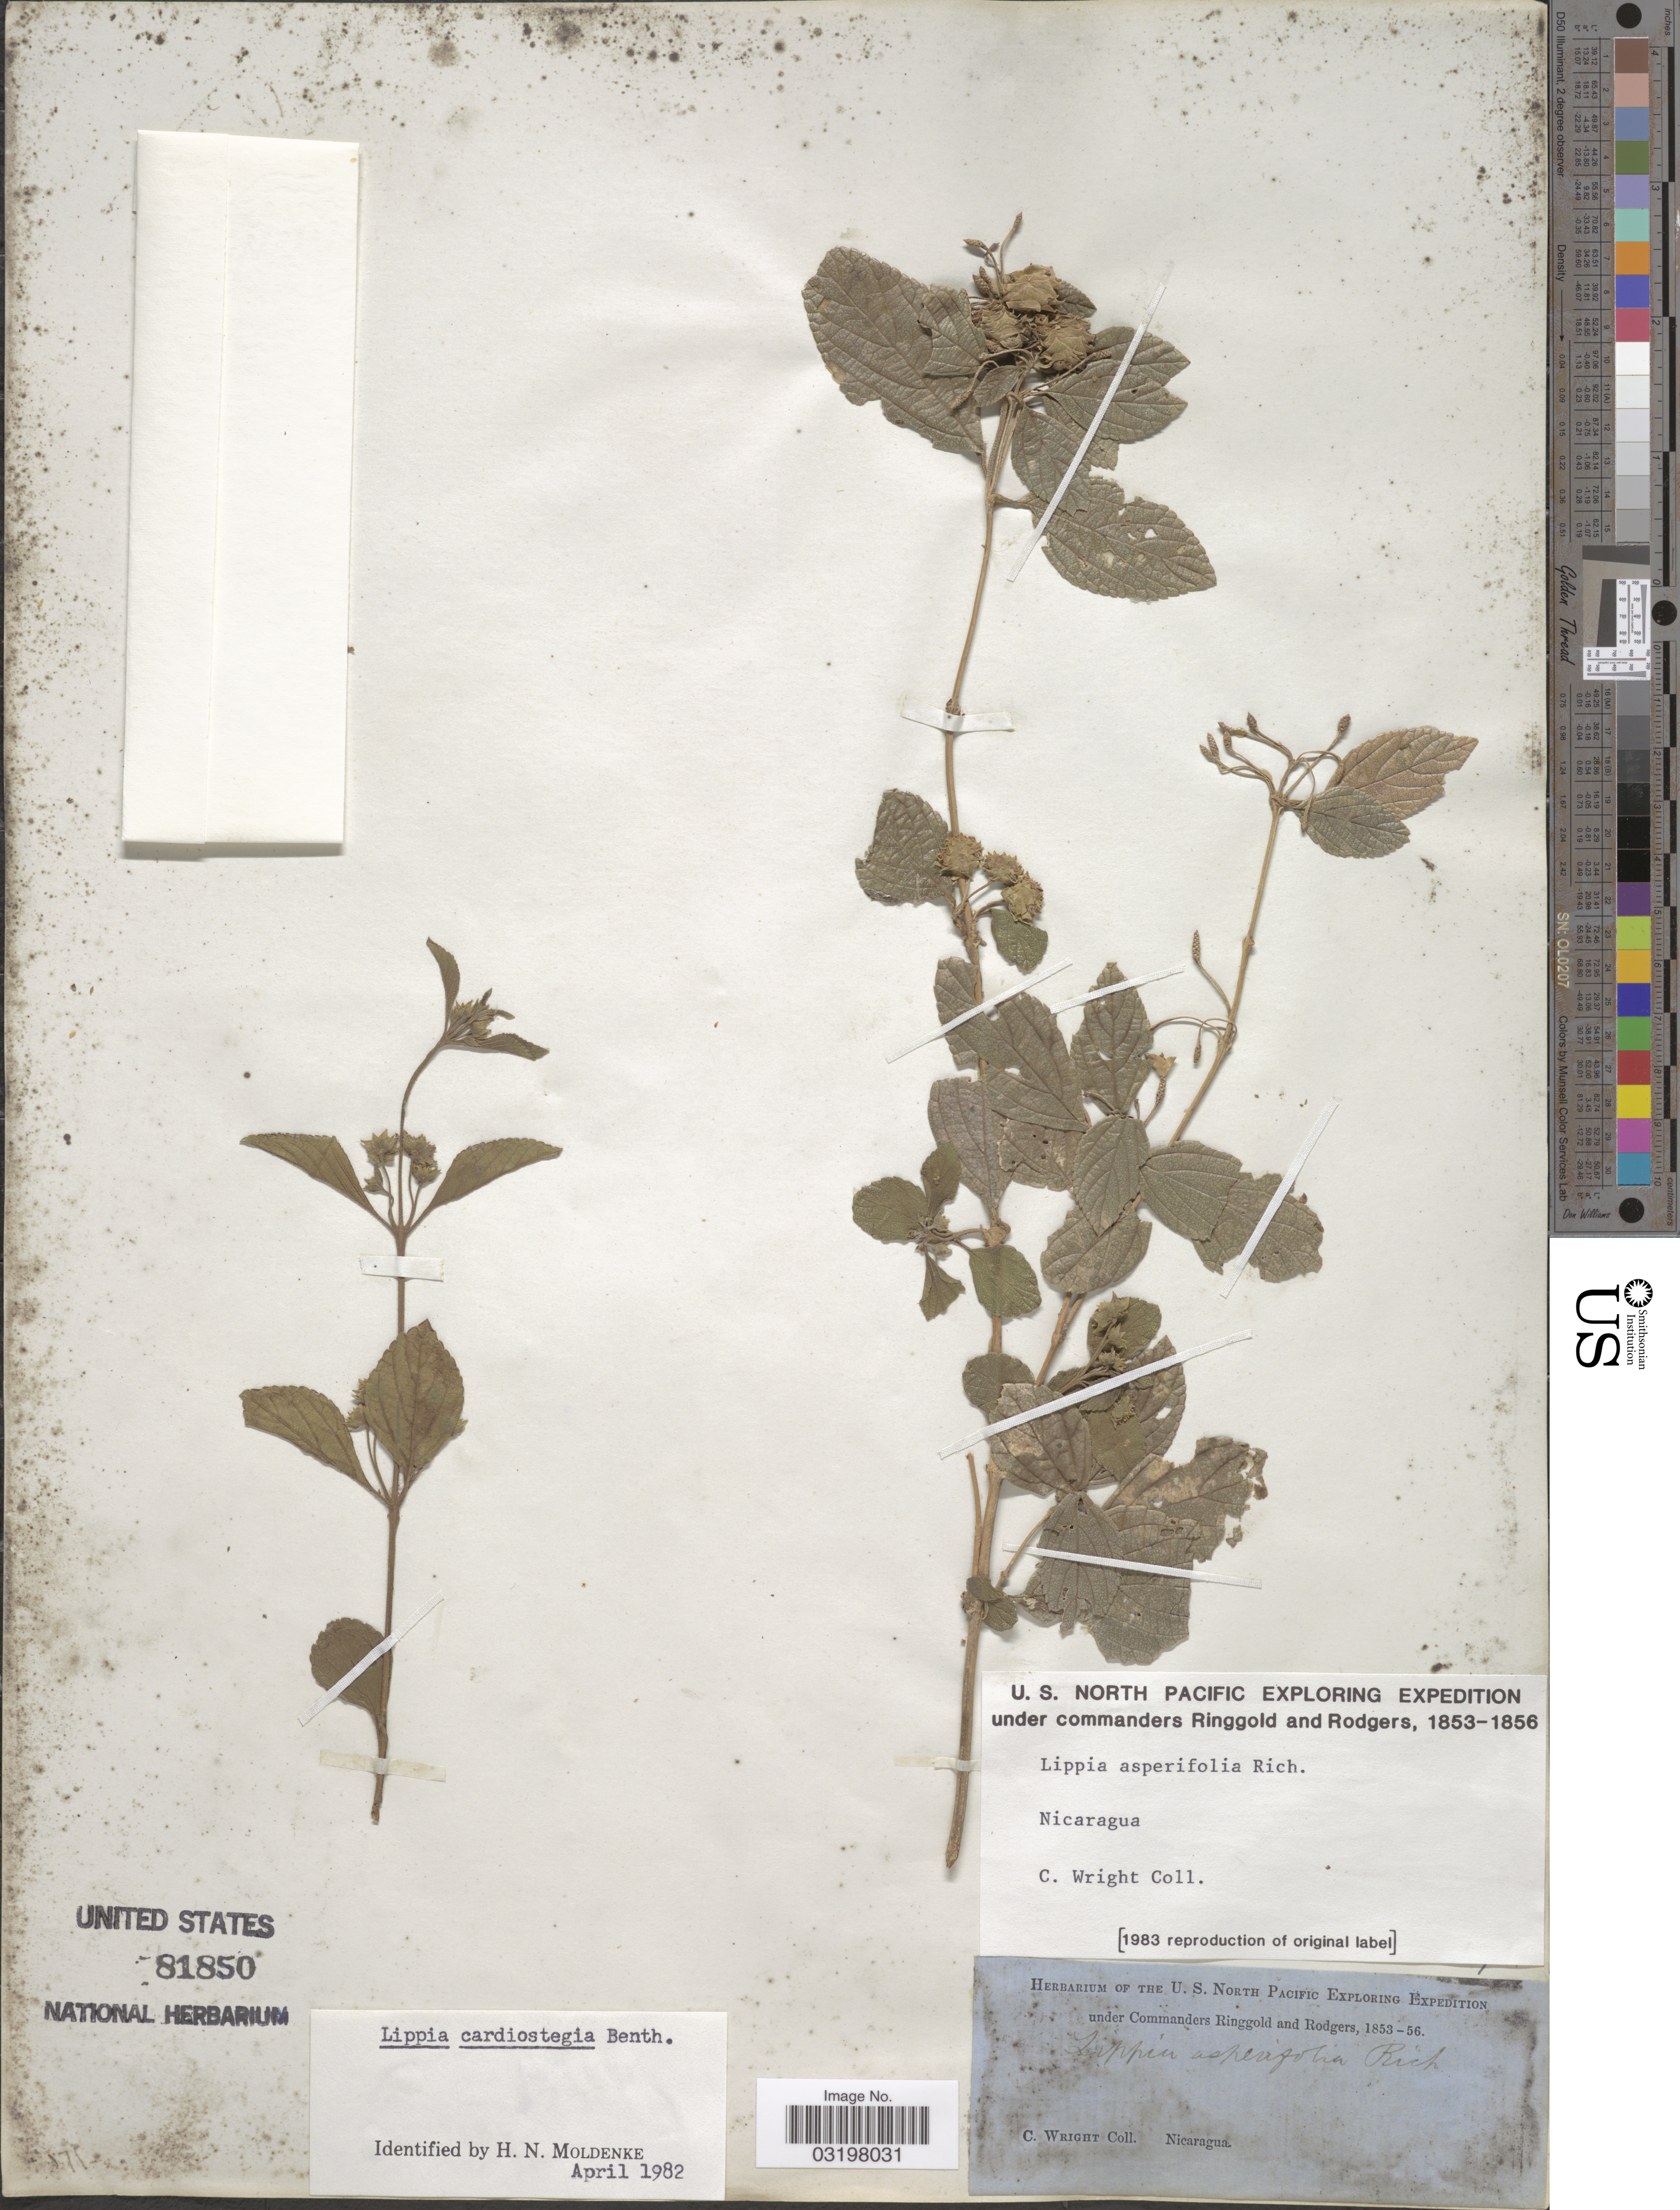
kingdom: Plantae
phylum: Tracheophyta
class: Magnoliopsida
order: Lamiales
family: Verbenaceae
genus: Lippia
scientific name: Lippia cardiostegia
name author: Benth.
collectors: C. Wright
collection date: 1853/1856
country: Nicaragua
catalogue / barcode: US 81850